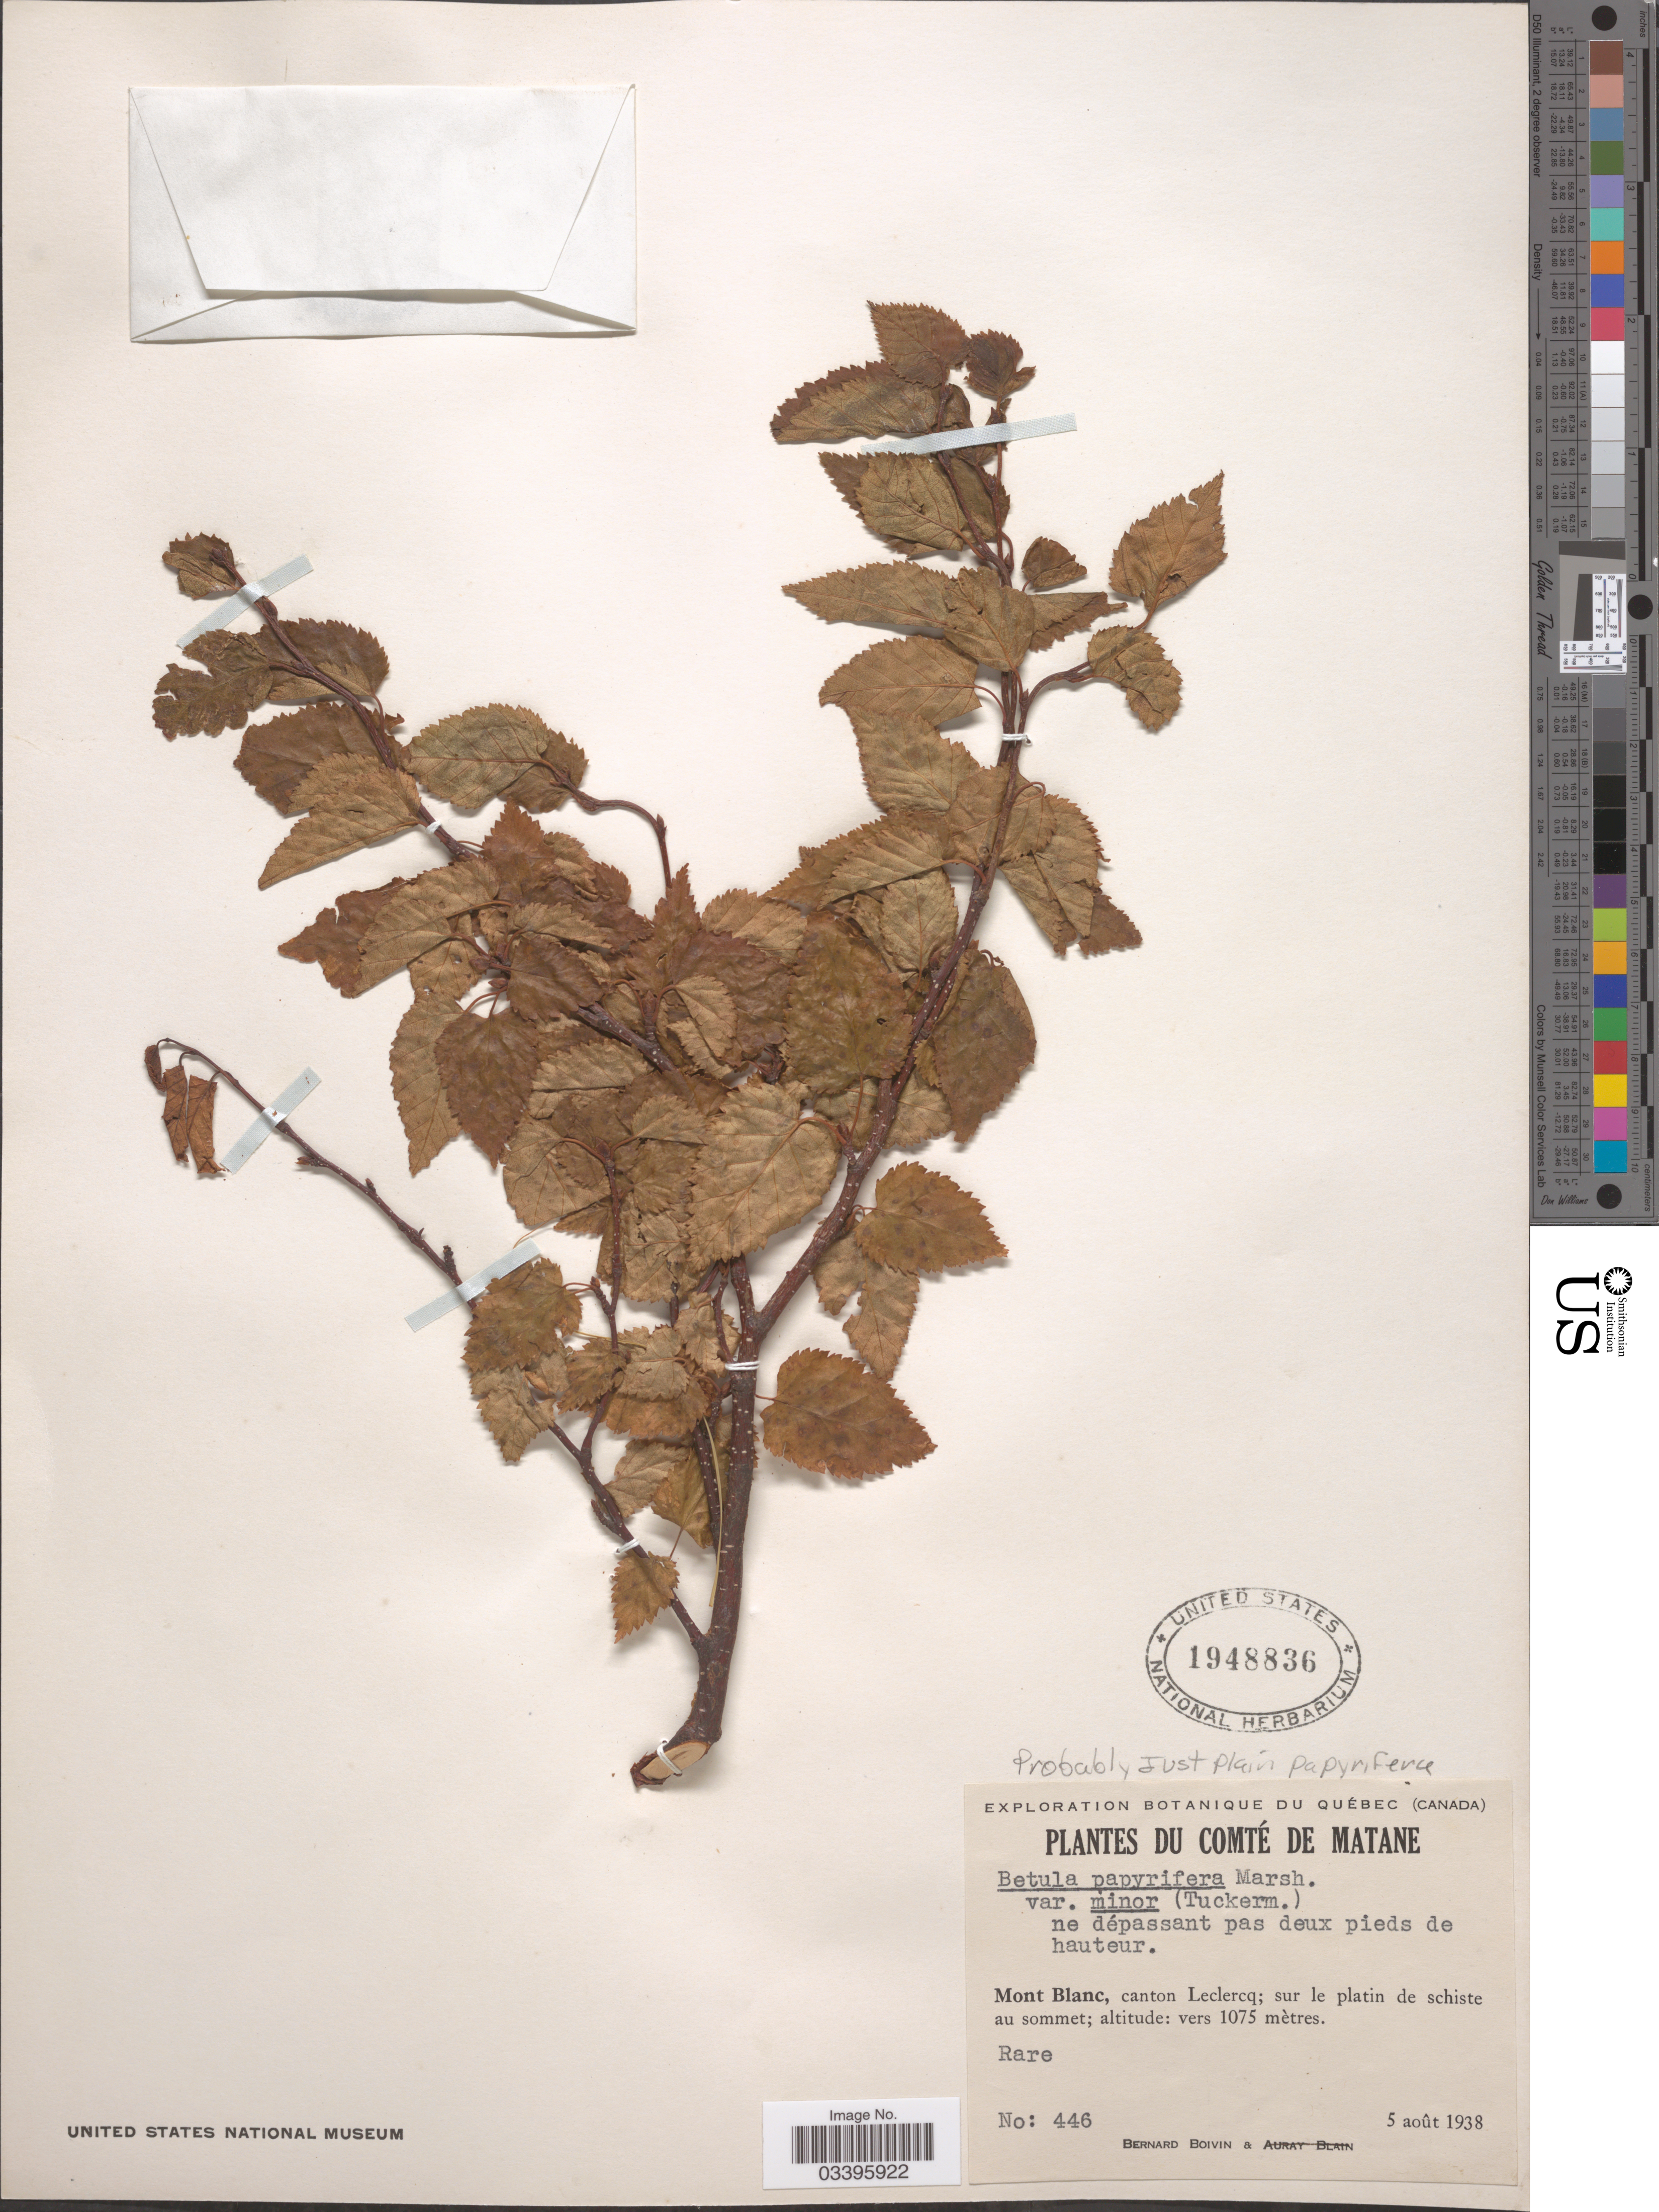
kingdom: Plantae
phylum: Tracheophyta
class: Magnoliopsida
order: Fagales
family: Betulaceae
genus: Betula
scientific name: Betula minor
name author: (Tuck.) Fernald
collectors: J. R. B. Boivin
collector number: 446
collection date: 1938-08-05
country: Canada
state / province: Quebec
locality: Comté de Matane. Mont Blanc, canton Leclercq; sur le platin de schiste au sommet.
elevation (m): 1075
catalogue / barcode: US 1948836